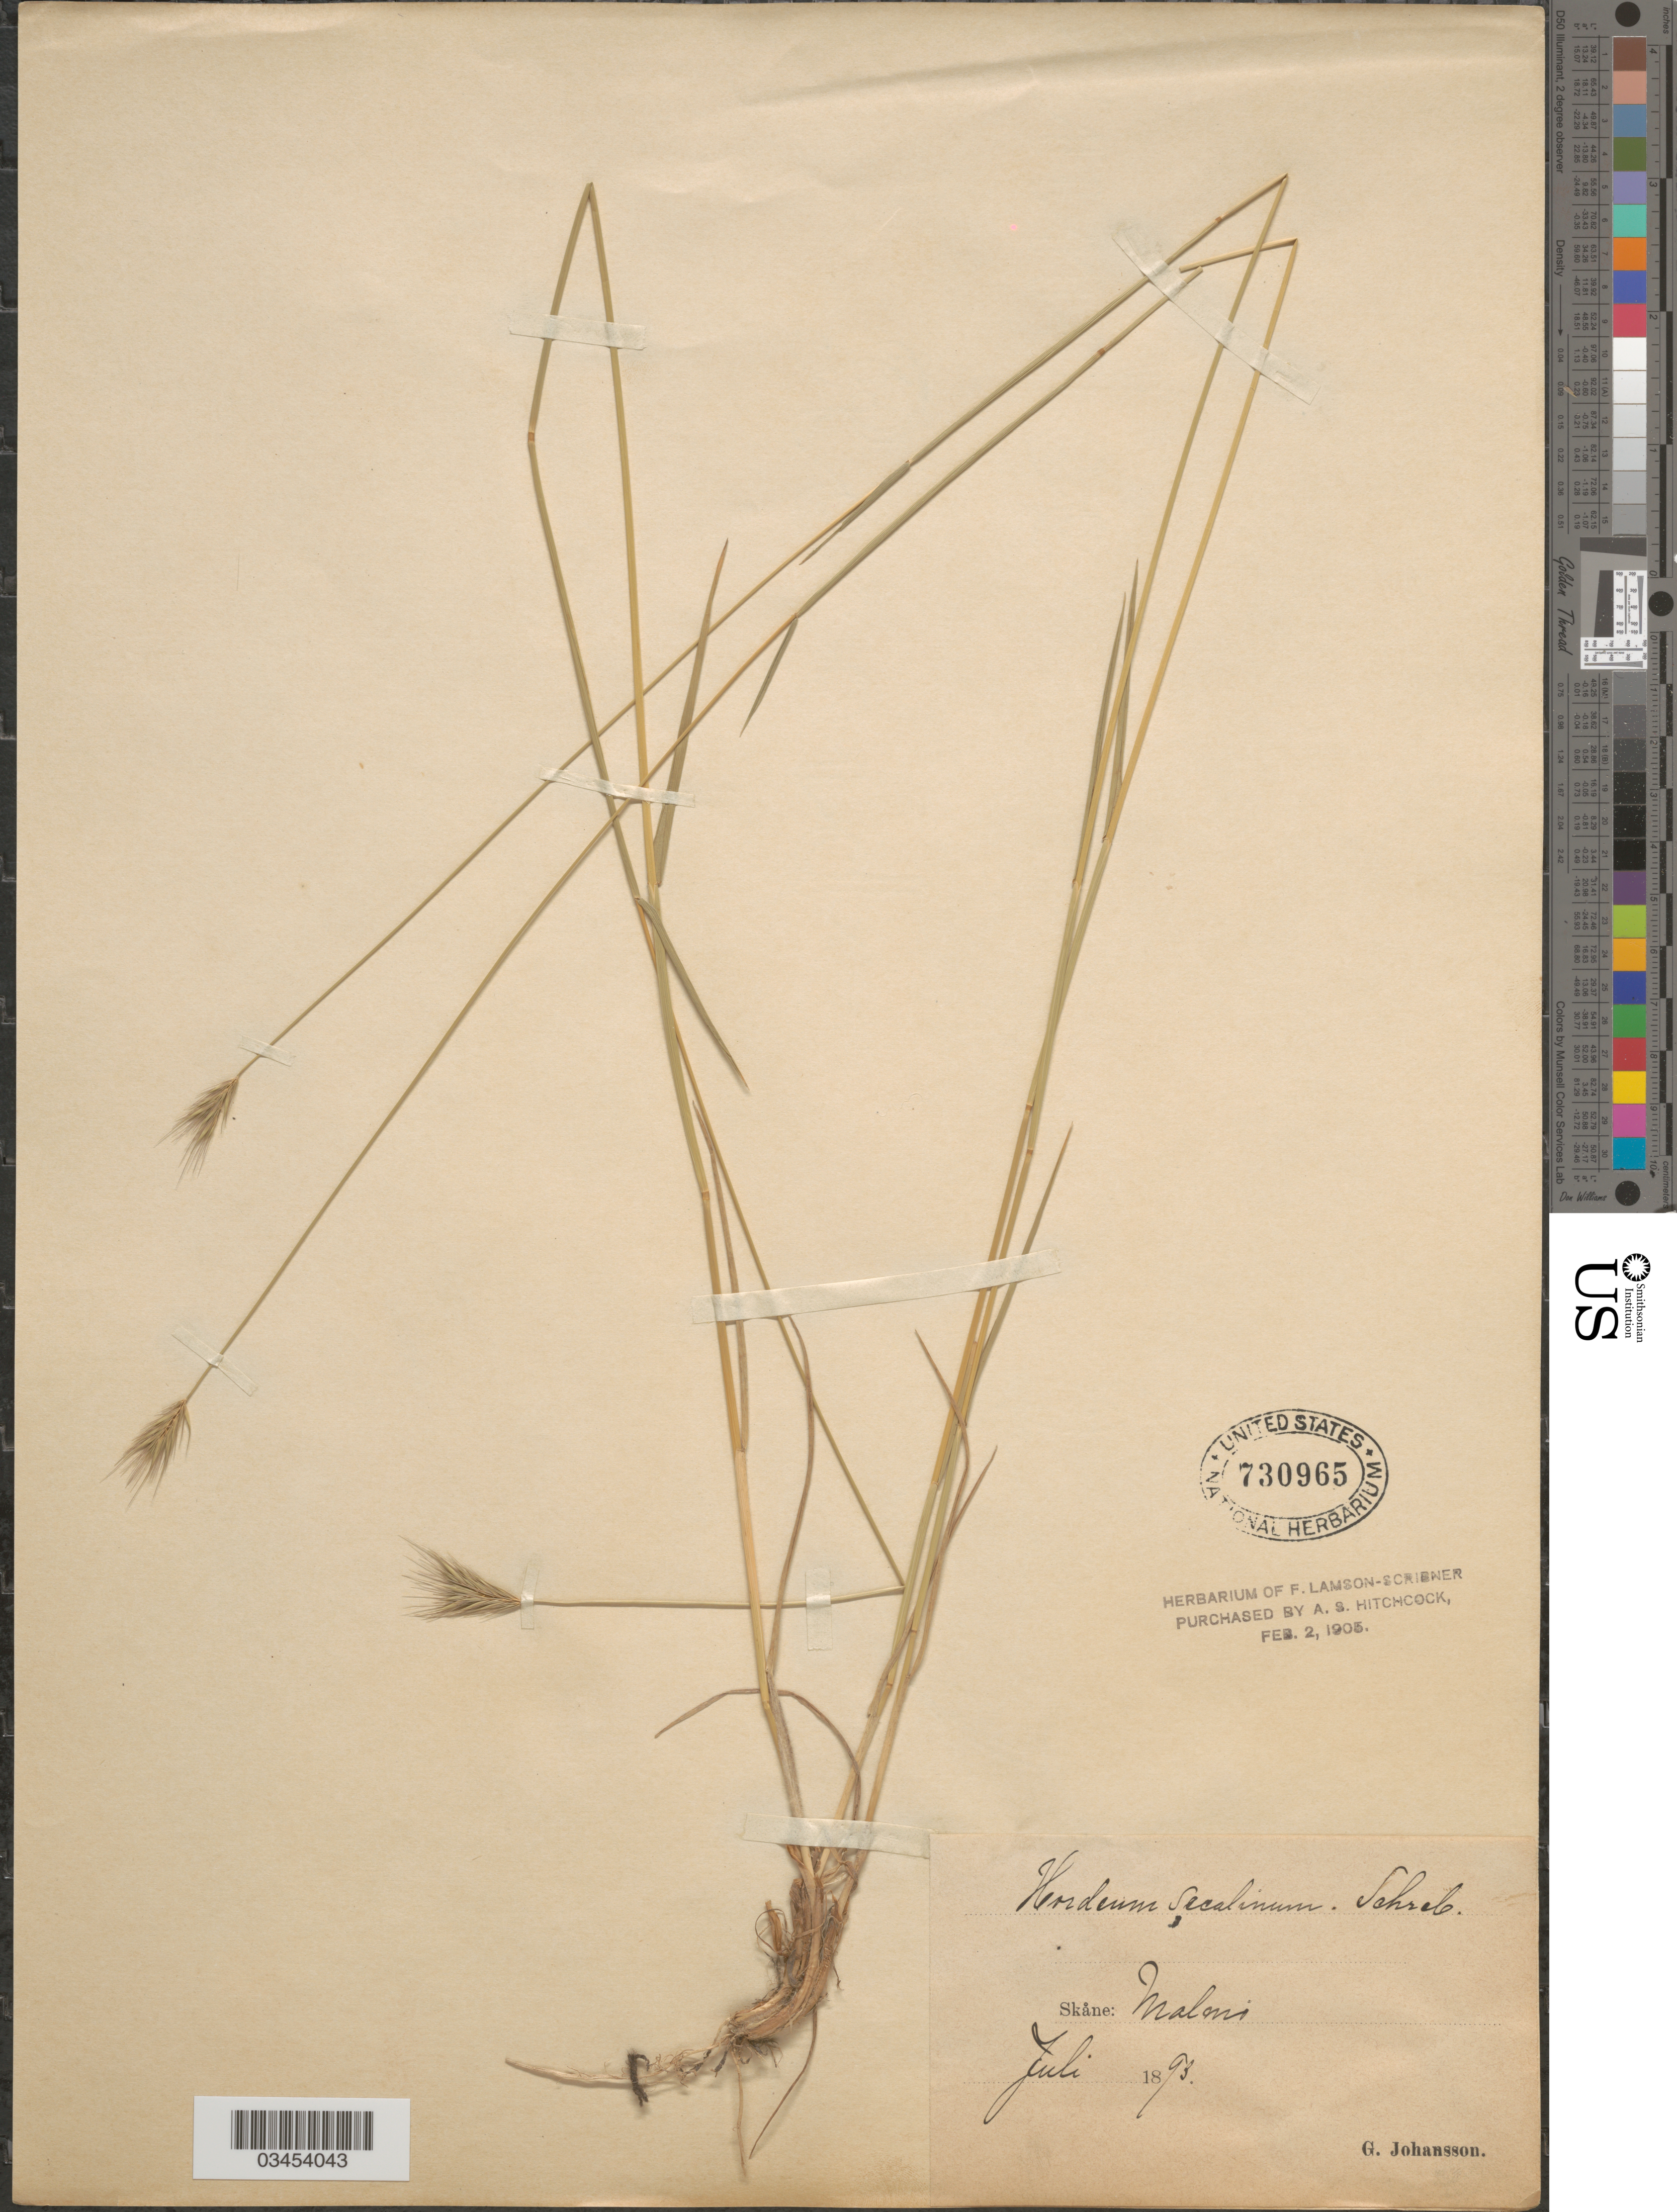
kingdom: Plantae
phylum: Tracheophyta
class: Liliopsida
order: Poales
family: Poaceae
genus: Hordeum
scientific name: Hordeum secalinum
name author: Schreb.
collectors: G. Johansson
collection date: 1893-07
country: Sweden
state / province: Skåne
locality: Malmõ.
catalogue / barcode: US 730965